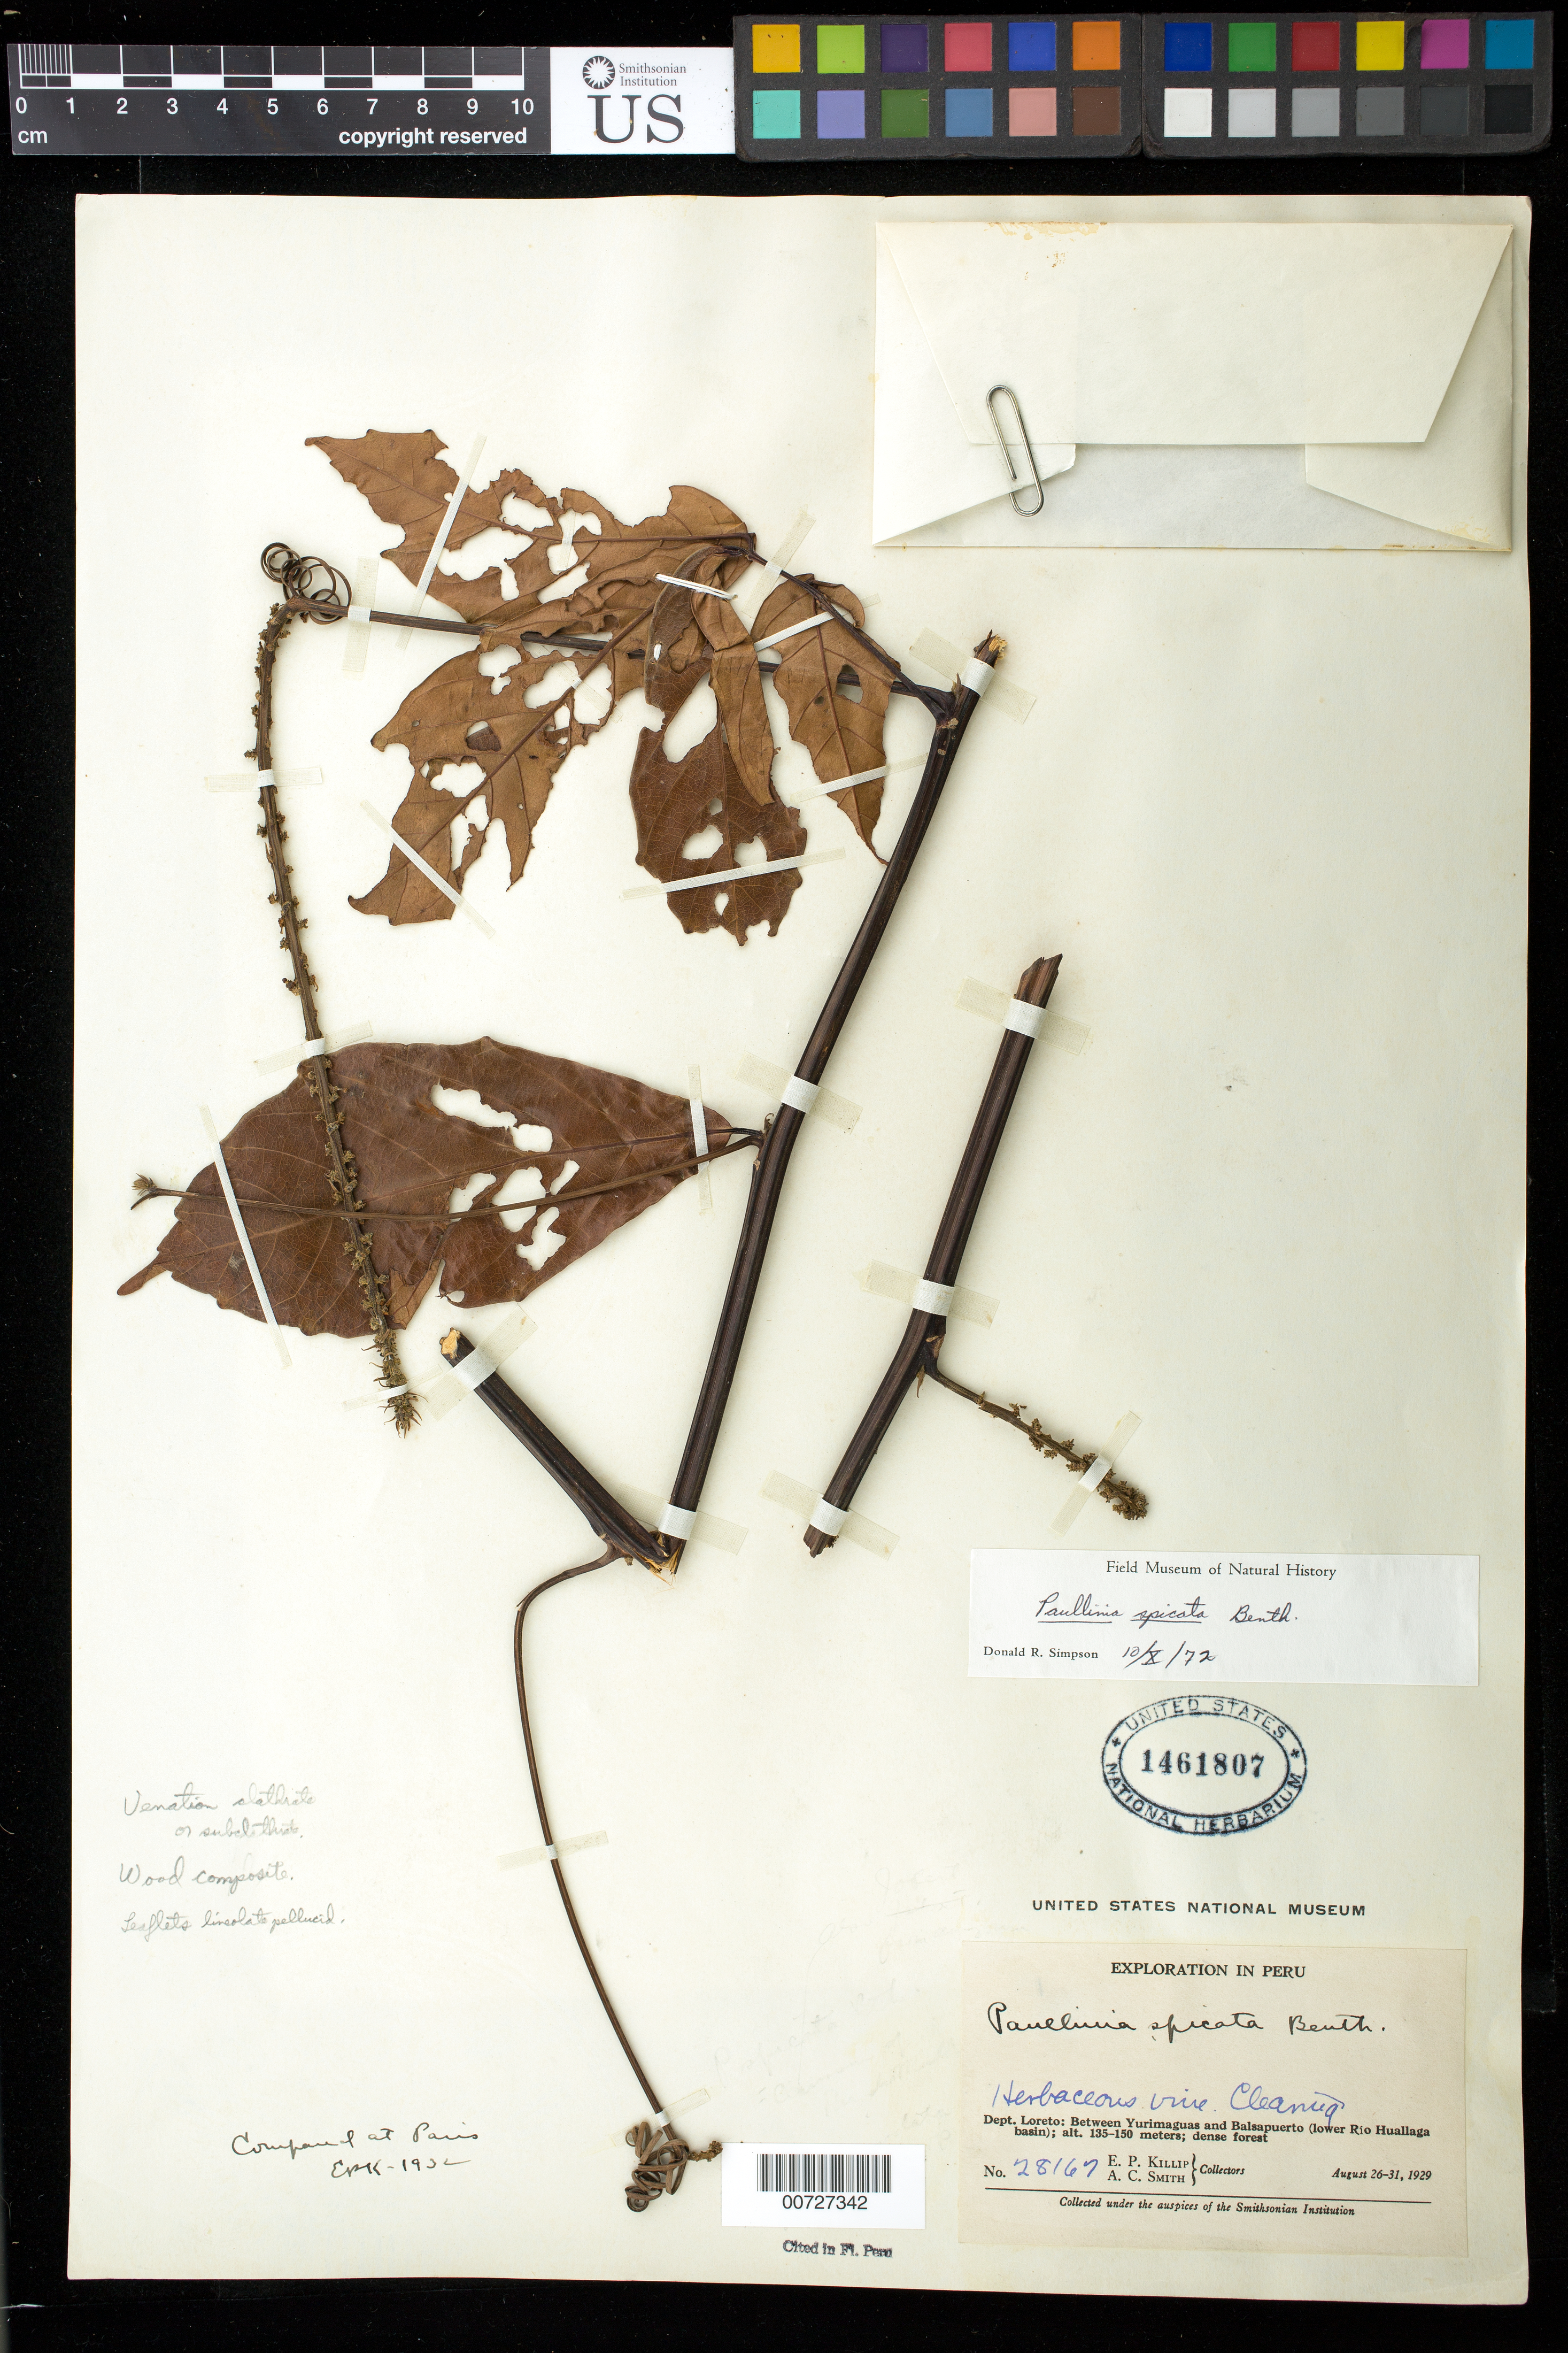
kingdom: Plantae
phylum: Tracheophyta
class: Magnoliopsida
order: Sapindales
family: Sapindaceae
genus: Paullinia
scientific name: Paullinia spicata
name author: Benth.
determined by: Simpson, D. R.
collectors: E. P. Killip & A. C. Smith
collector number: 28167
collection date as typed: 26 Aug 1929 to 31 Aug 1929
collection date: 1929-08-26/1929-08-31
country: Peru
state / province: Loreto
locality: Between Yurimaguas and Balsapuerto, lower Rio Huallaga Basin.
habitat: Dense forest.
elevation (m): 135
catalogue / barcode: US 1461807